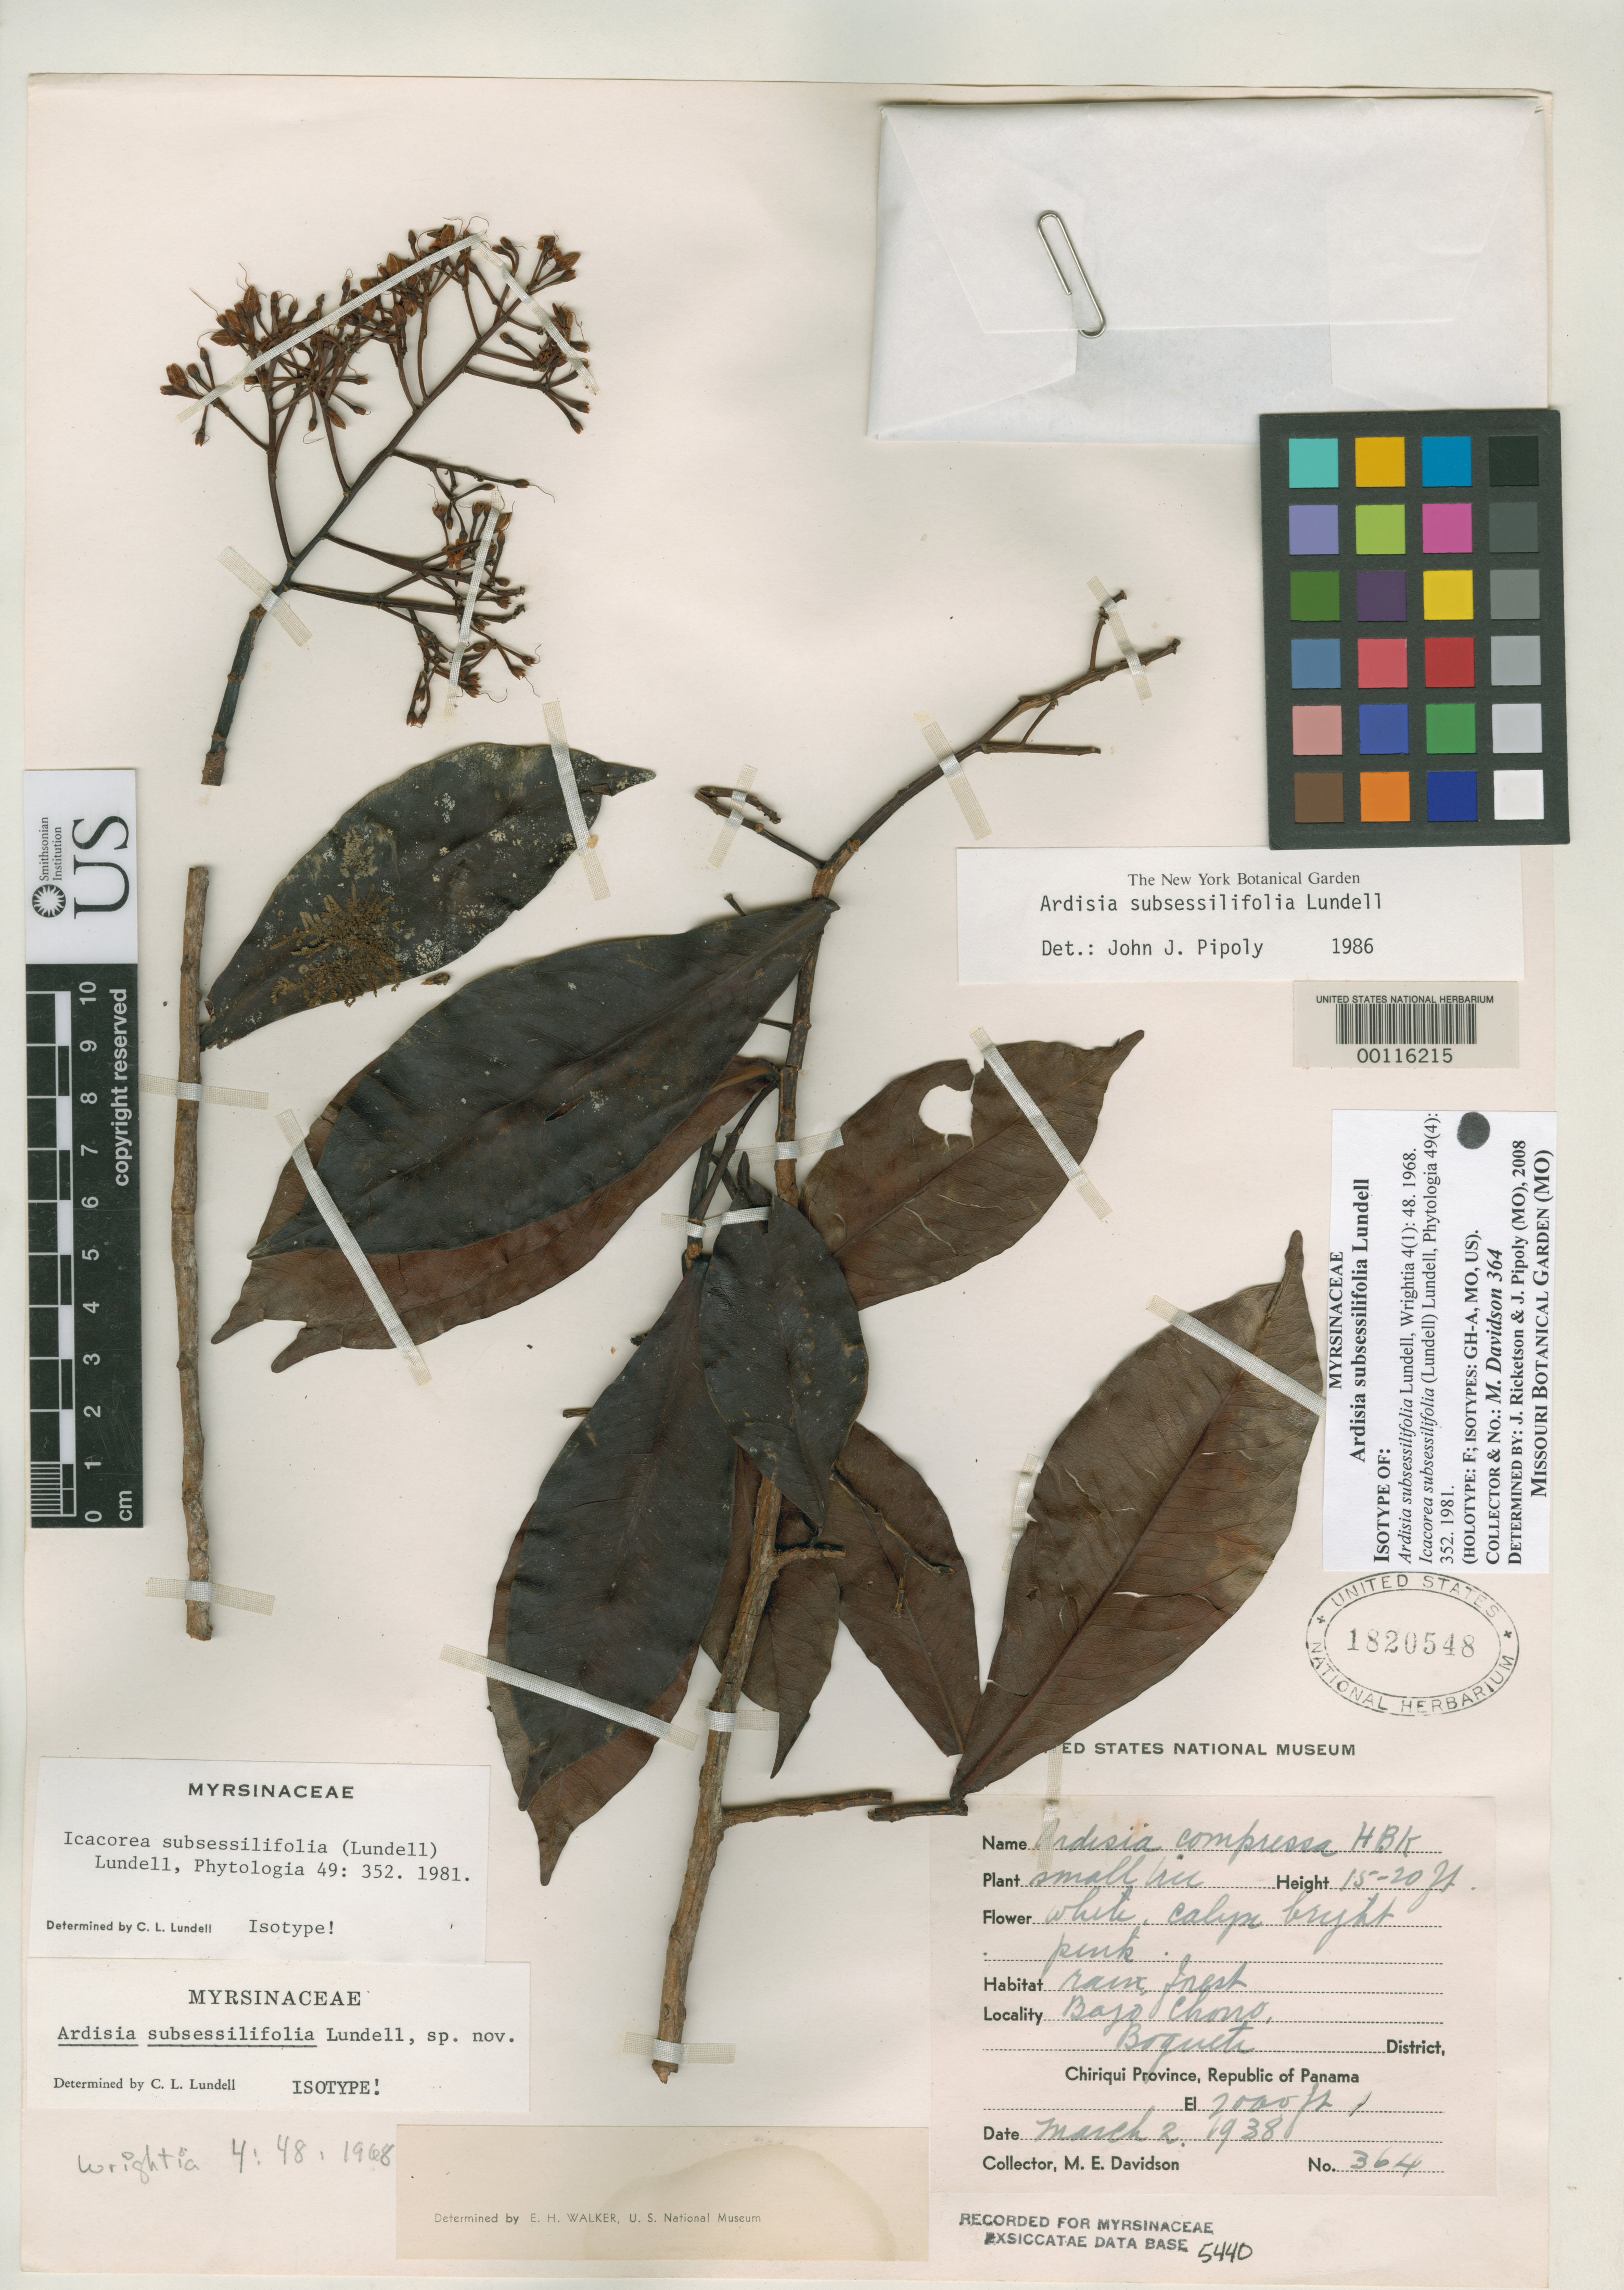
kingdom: Plantae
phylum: Tracheophyta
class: Magnoliopsida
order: Ericales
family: Primulaceae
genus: Ardisia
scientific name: Ardisia subsessilifolia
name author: Lundell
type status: Isotype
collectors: M. Davidson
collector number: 364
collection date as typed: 02 Mar 1938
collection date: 1938-03-02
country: Panama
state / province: Chiriquí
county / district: Boquete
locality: Bajo Chorro.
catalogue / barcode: US 1820548